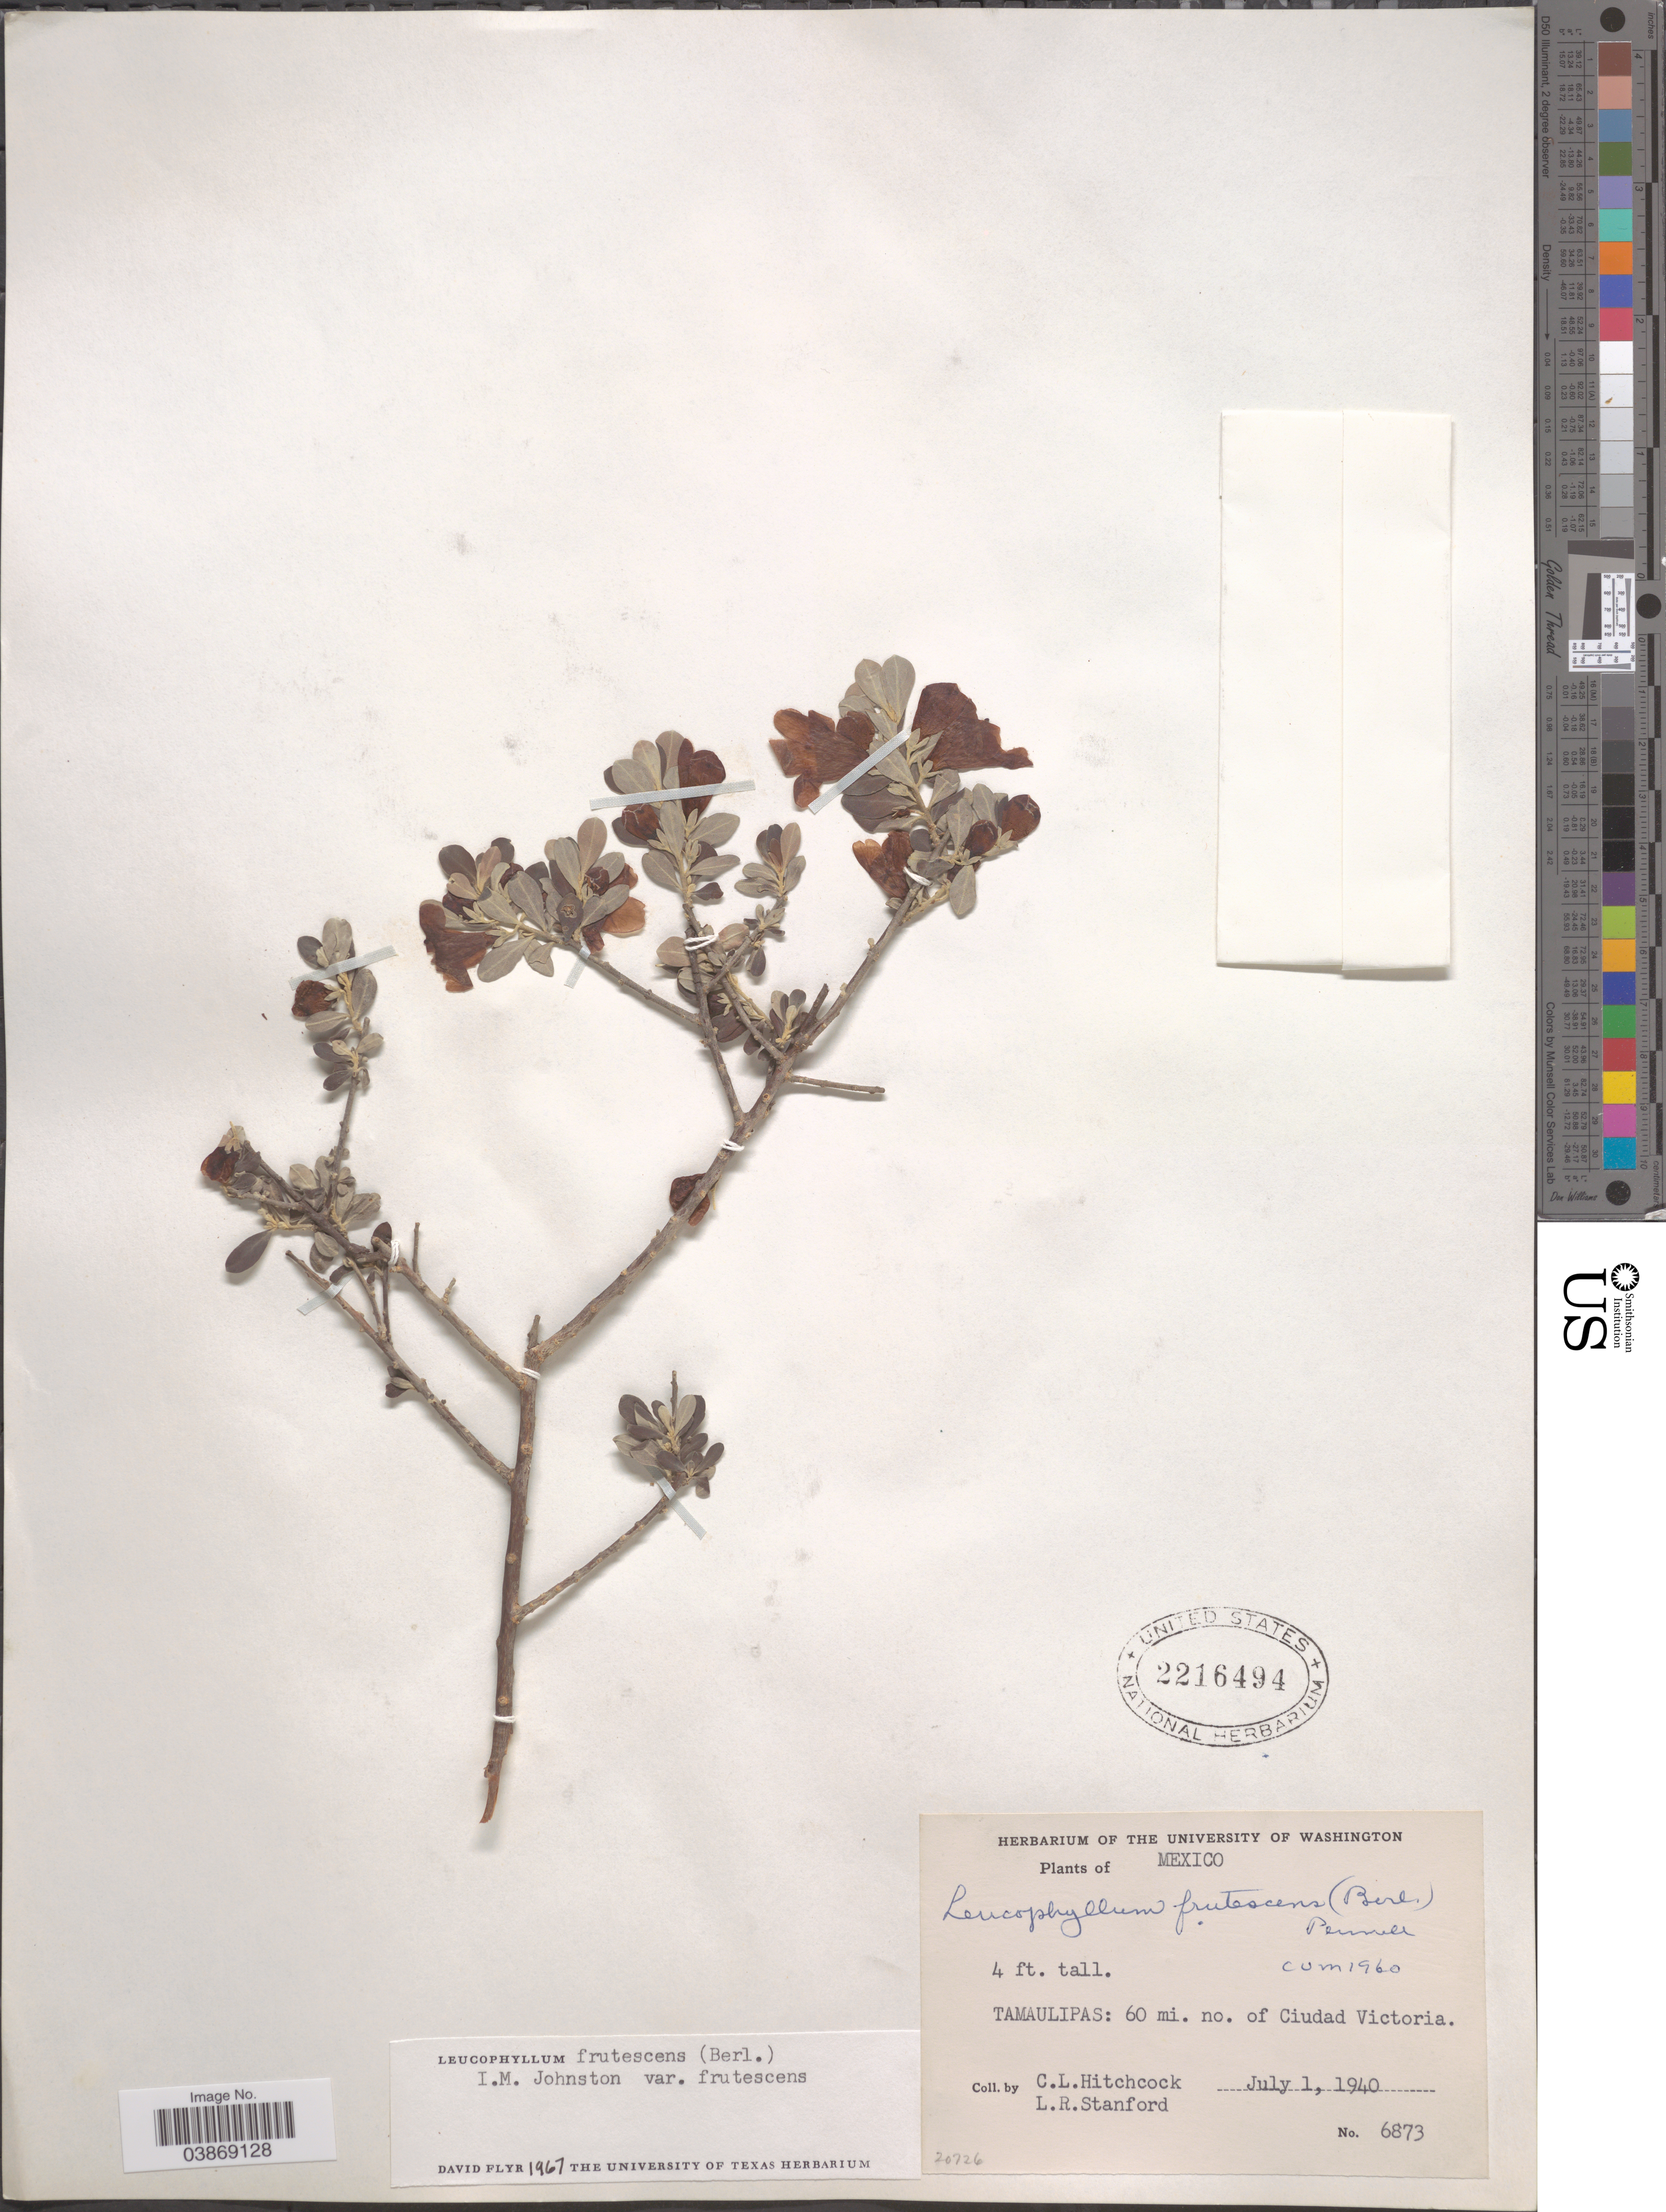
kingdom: Plantae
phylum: Tracheophyta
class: Magnoliopsida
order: Lamiales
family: Scrophulariaceae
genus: Leucophyllum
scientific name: Leucophyllum frutescens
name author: (Berland.) I.M. Johnst.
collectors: C. L. Hitchcock & L. R. Stanford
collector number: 6873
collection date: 1940-07-01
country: Mexico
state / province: Tamaulipas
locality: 60 mi. no. of Ciudad Victoria.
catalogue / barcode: US 2216494